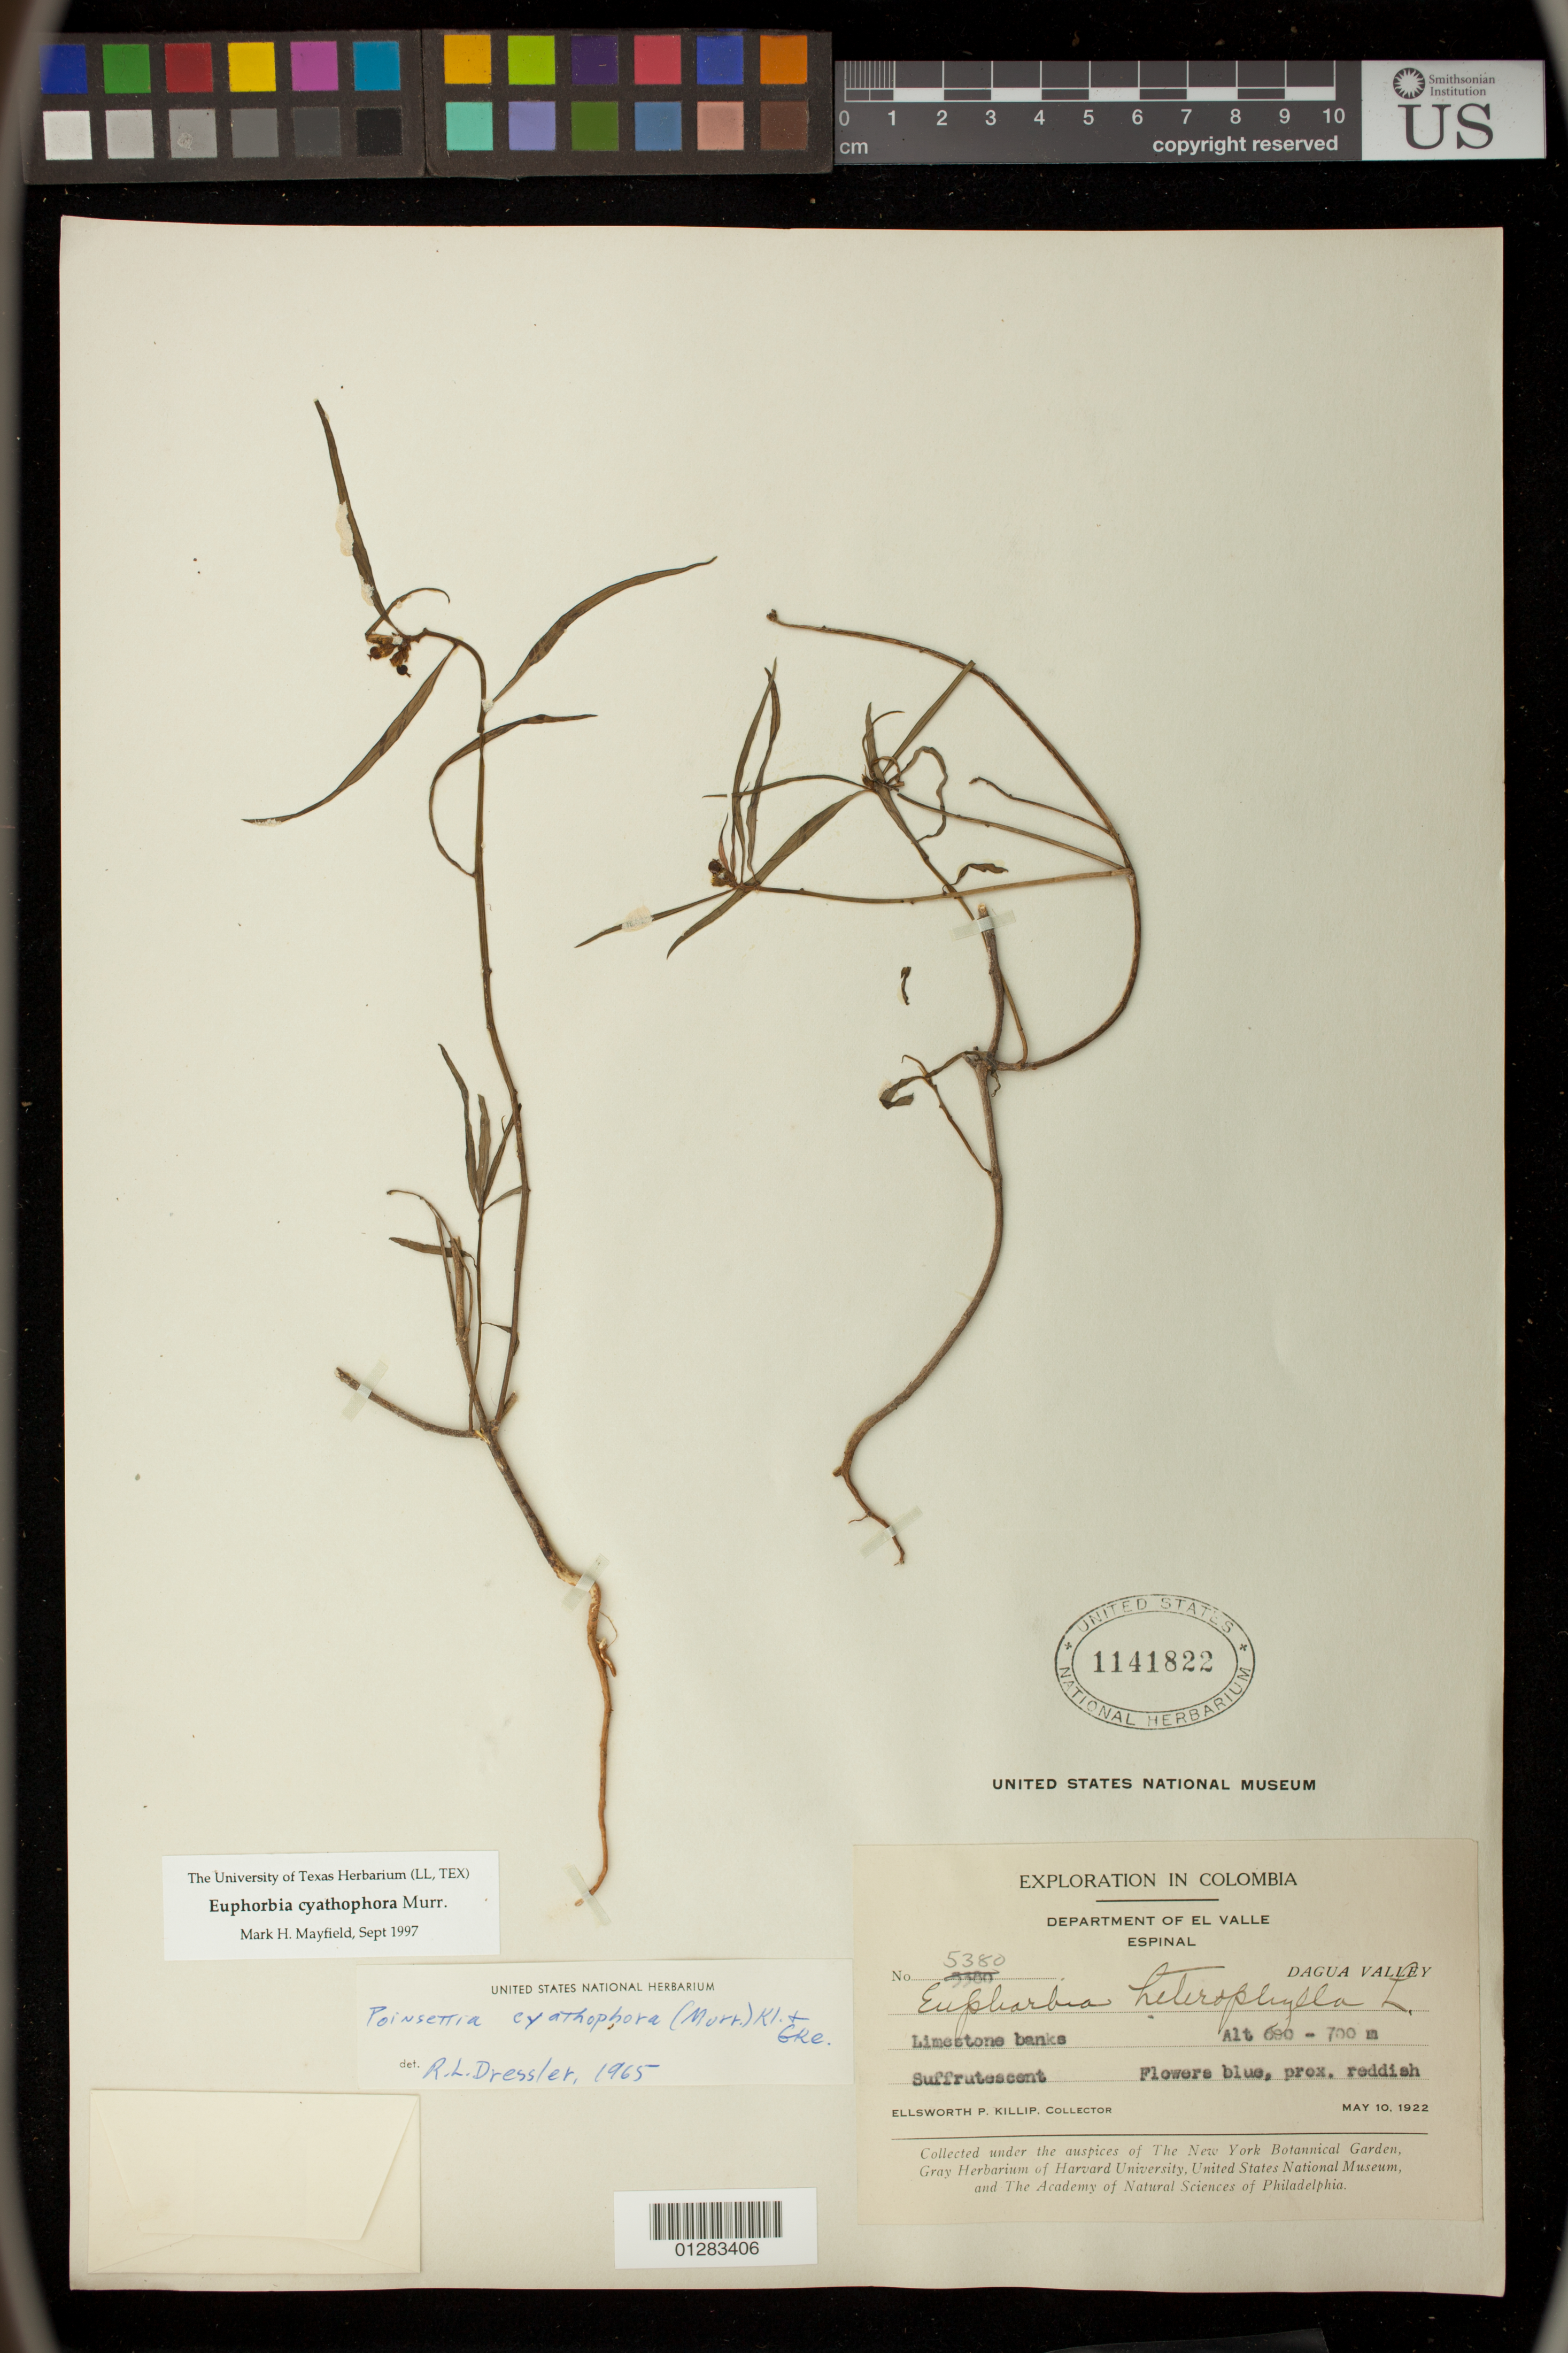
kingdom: Plantae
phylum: Tracheophyta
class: Magnoliopsida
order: Malpighiales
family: Euphorbiaceae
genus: Euphorbia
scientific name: Euphorbia heterophylla var. cyathophora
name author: (Murr.) Griseb.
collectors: E. P. Killip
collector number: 5380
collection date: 1922-05-19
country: Colombia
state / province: Valle del Cauca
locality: Department of El Valle: Espinal: Dagua Valley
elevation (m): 600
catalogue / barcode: US 1141822